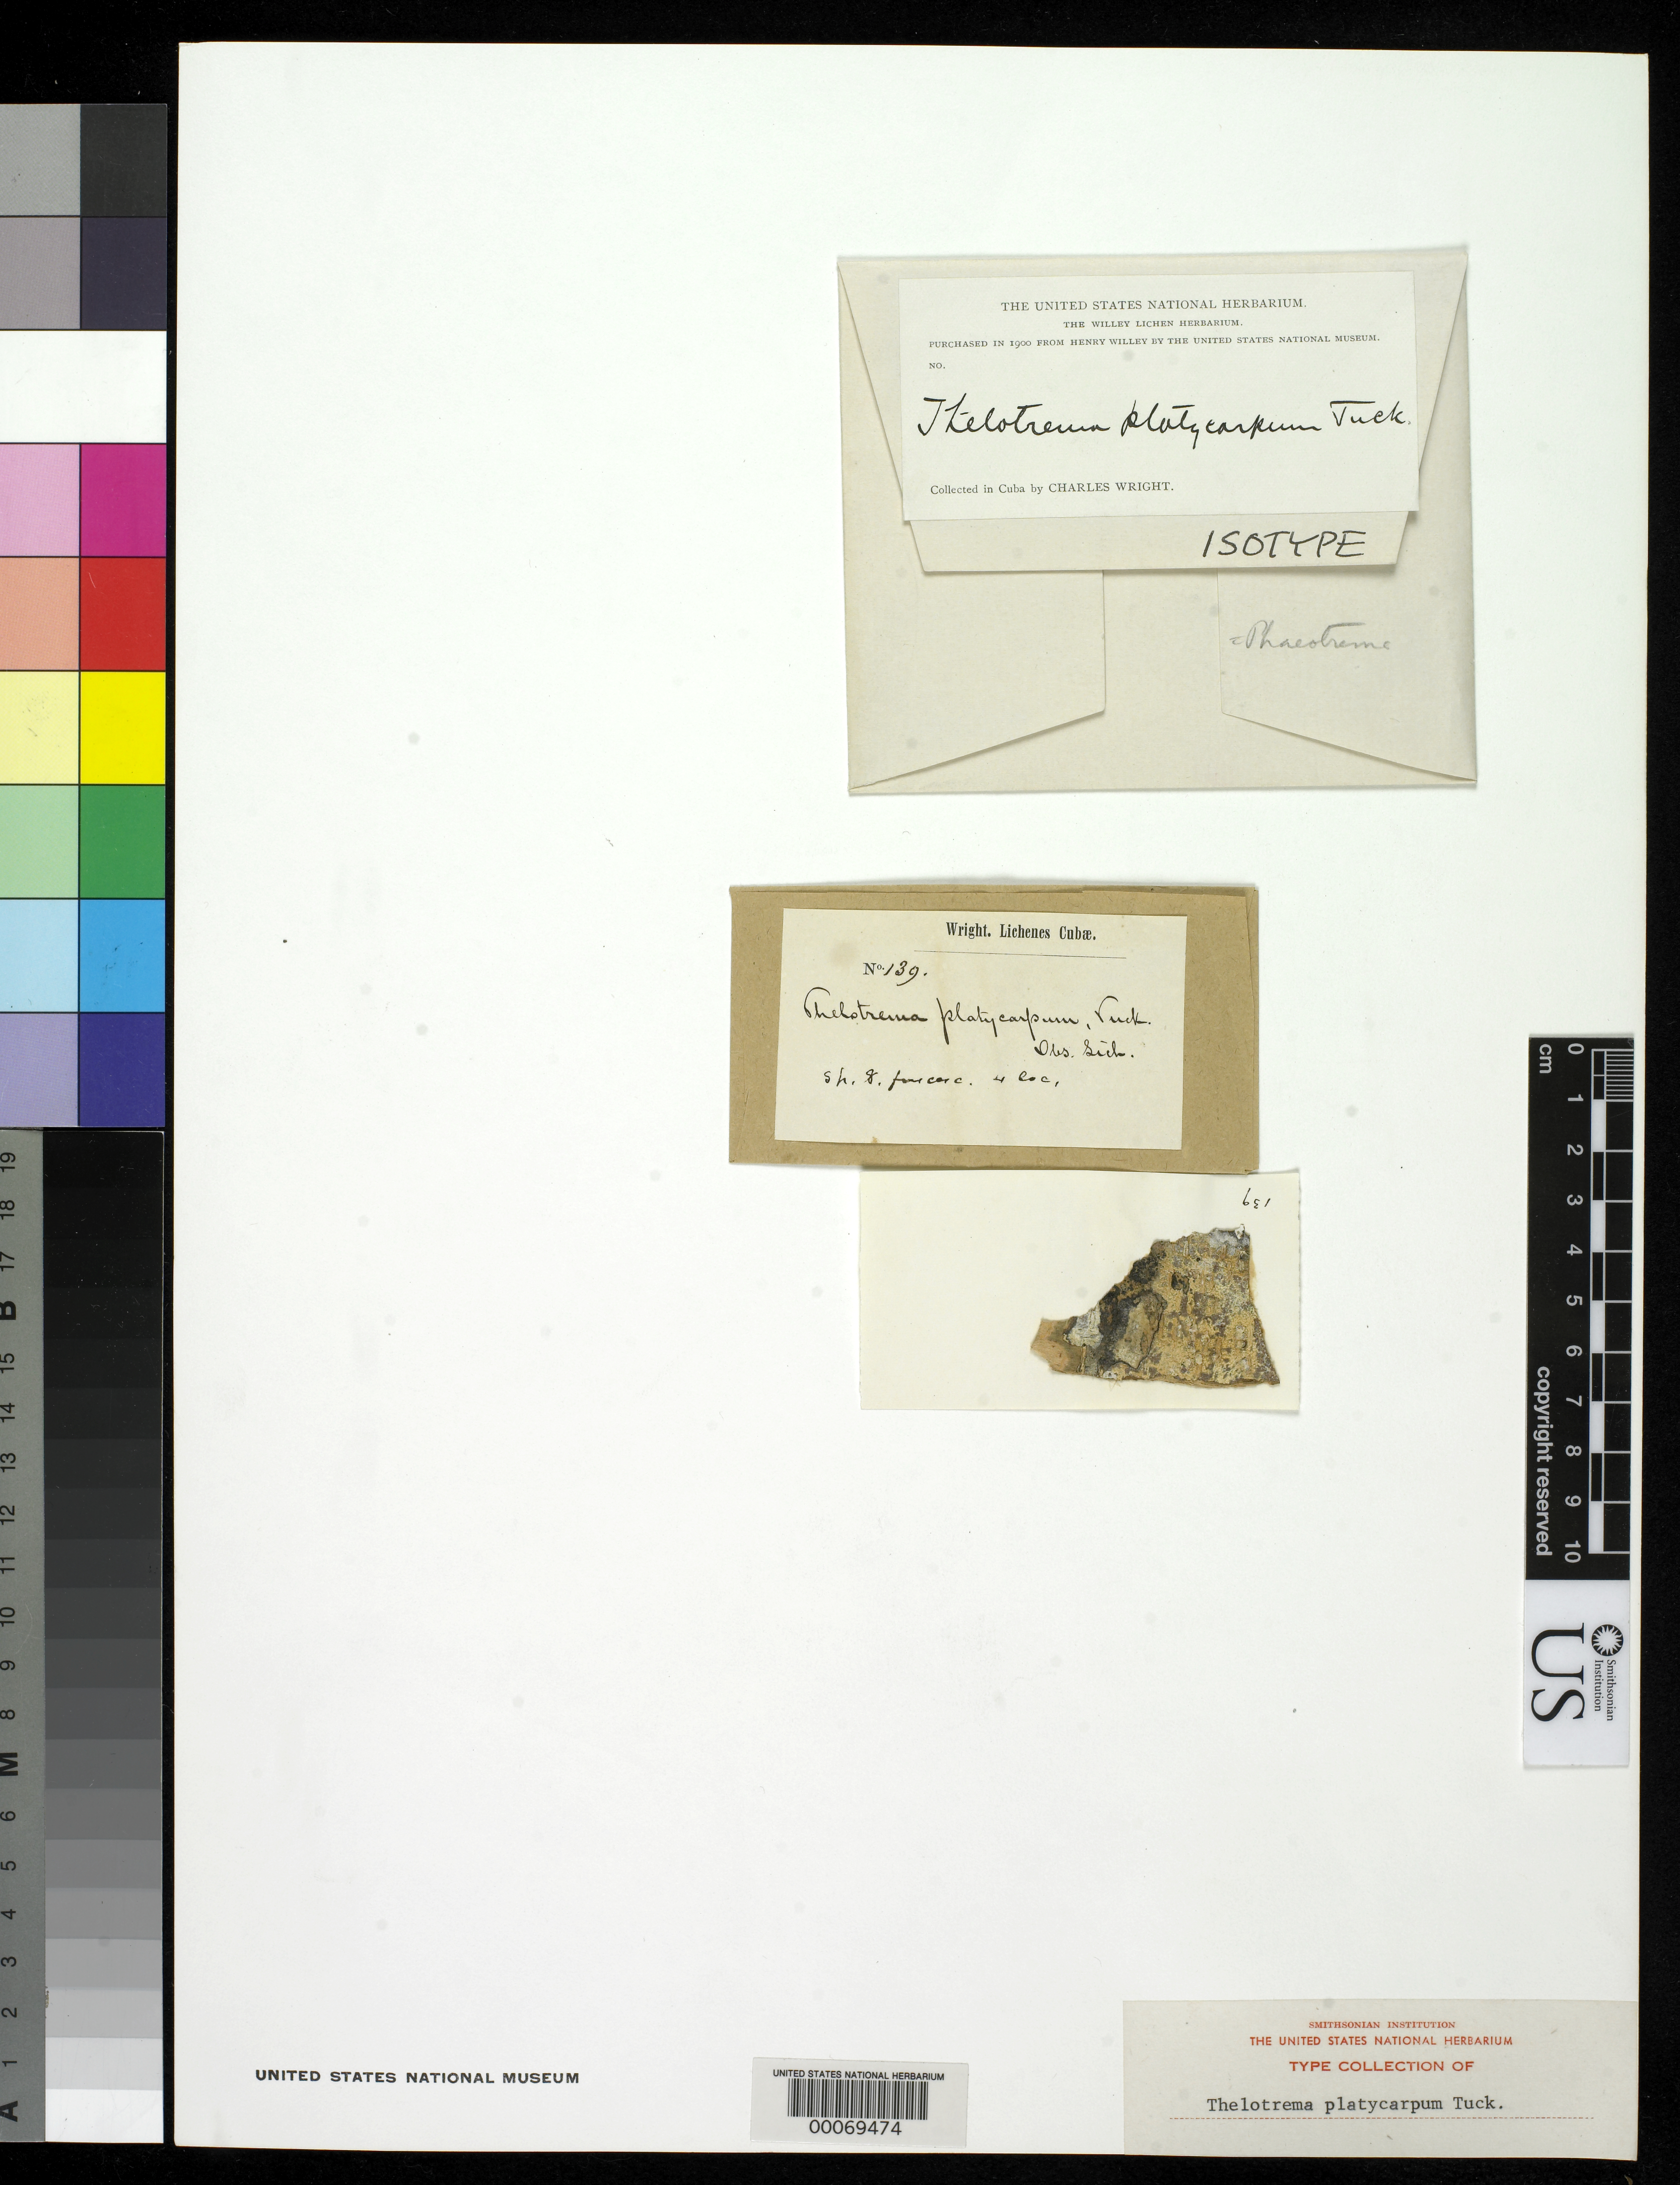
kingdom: Fungi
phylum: Ascomycota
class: Lecanoromycetes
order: Ostropales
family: Graphidaceae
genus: Thelotrema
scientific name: Thelotrema platycarpum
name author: Tuck.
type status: Isotype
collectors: C. Wright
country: Cuba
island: Greater Antilles